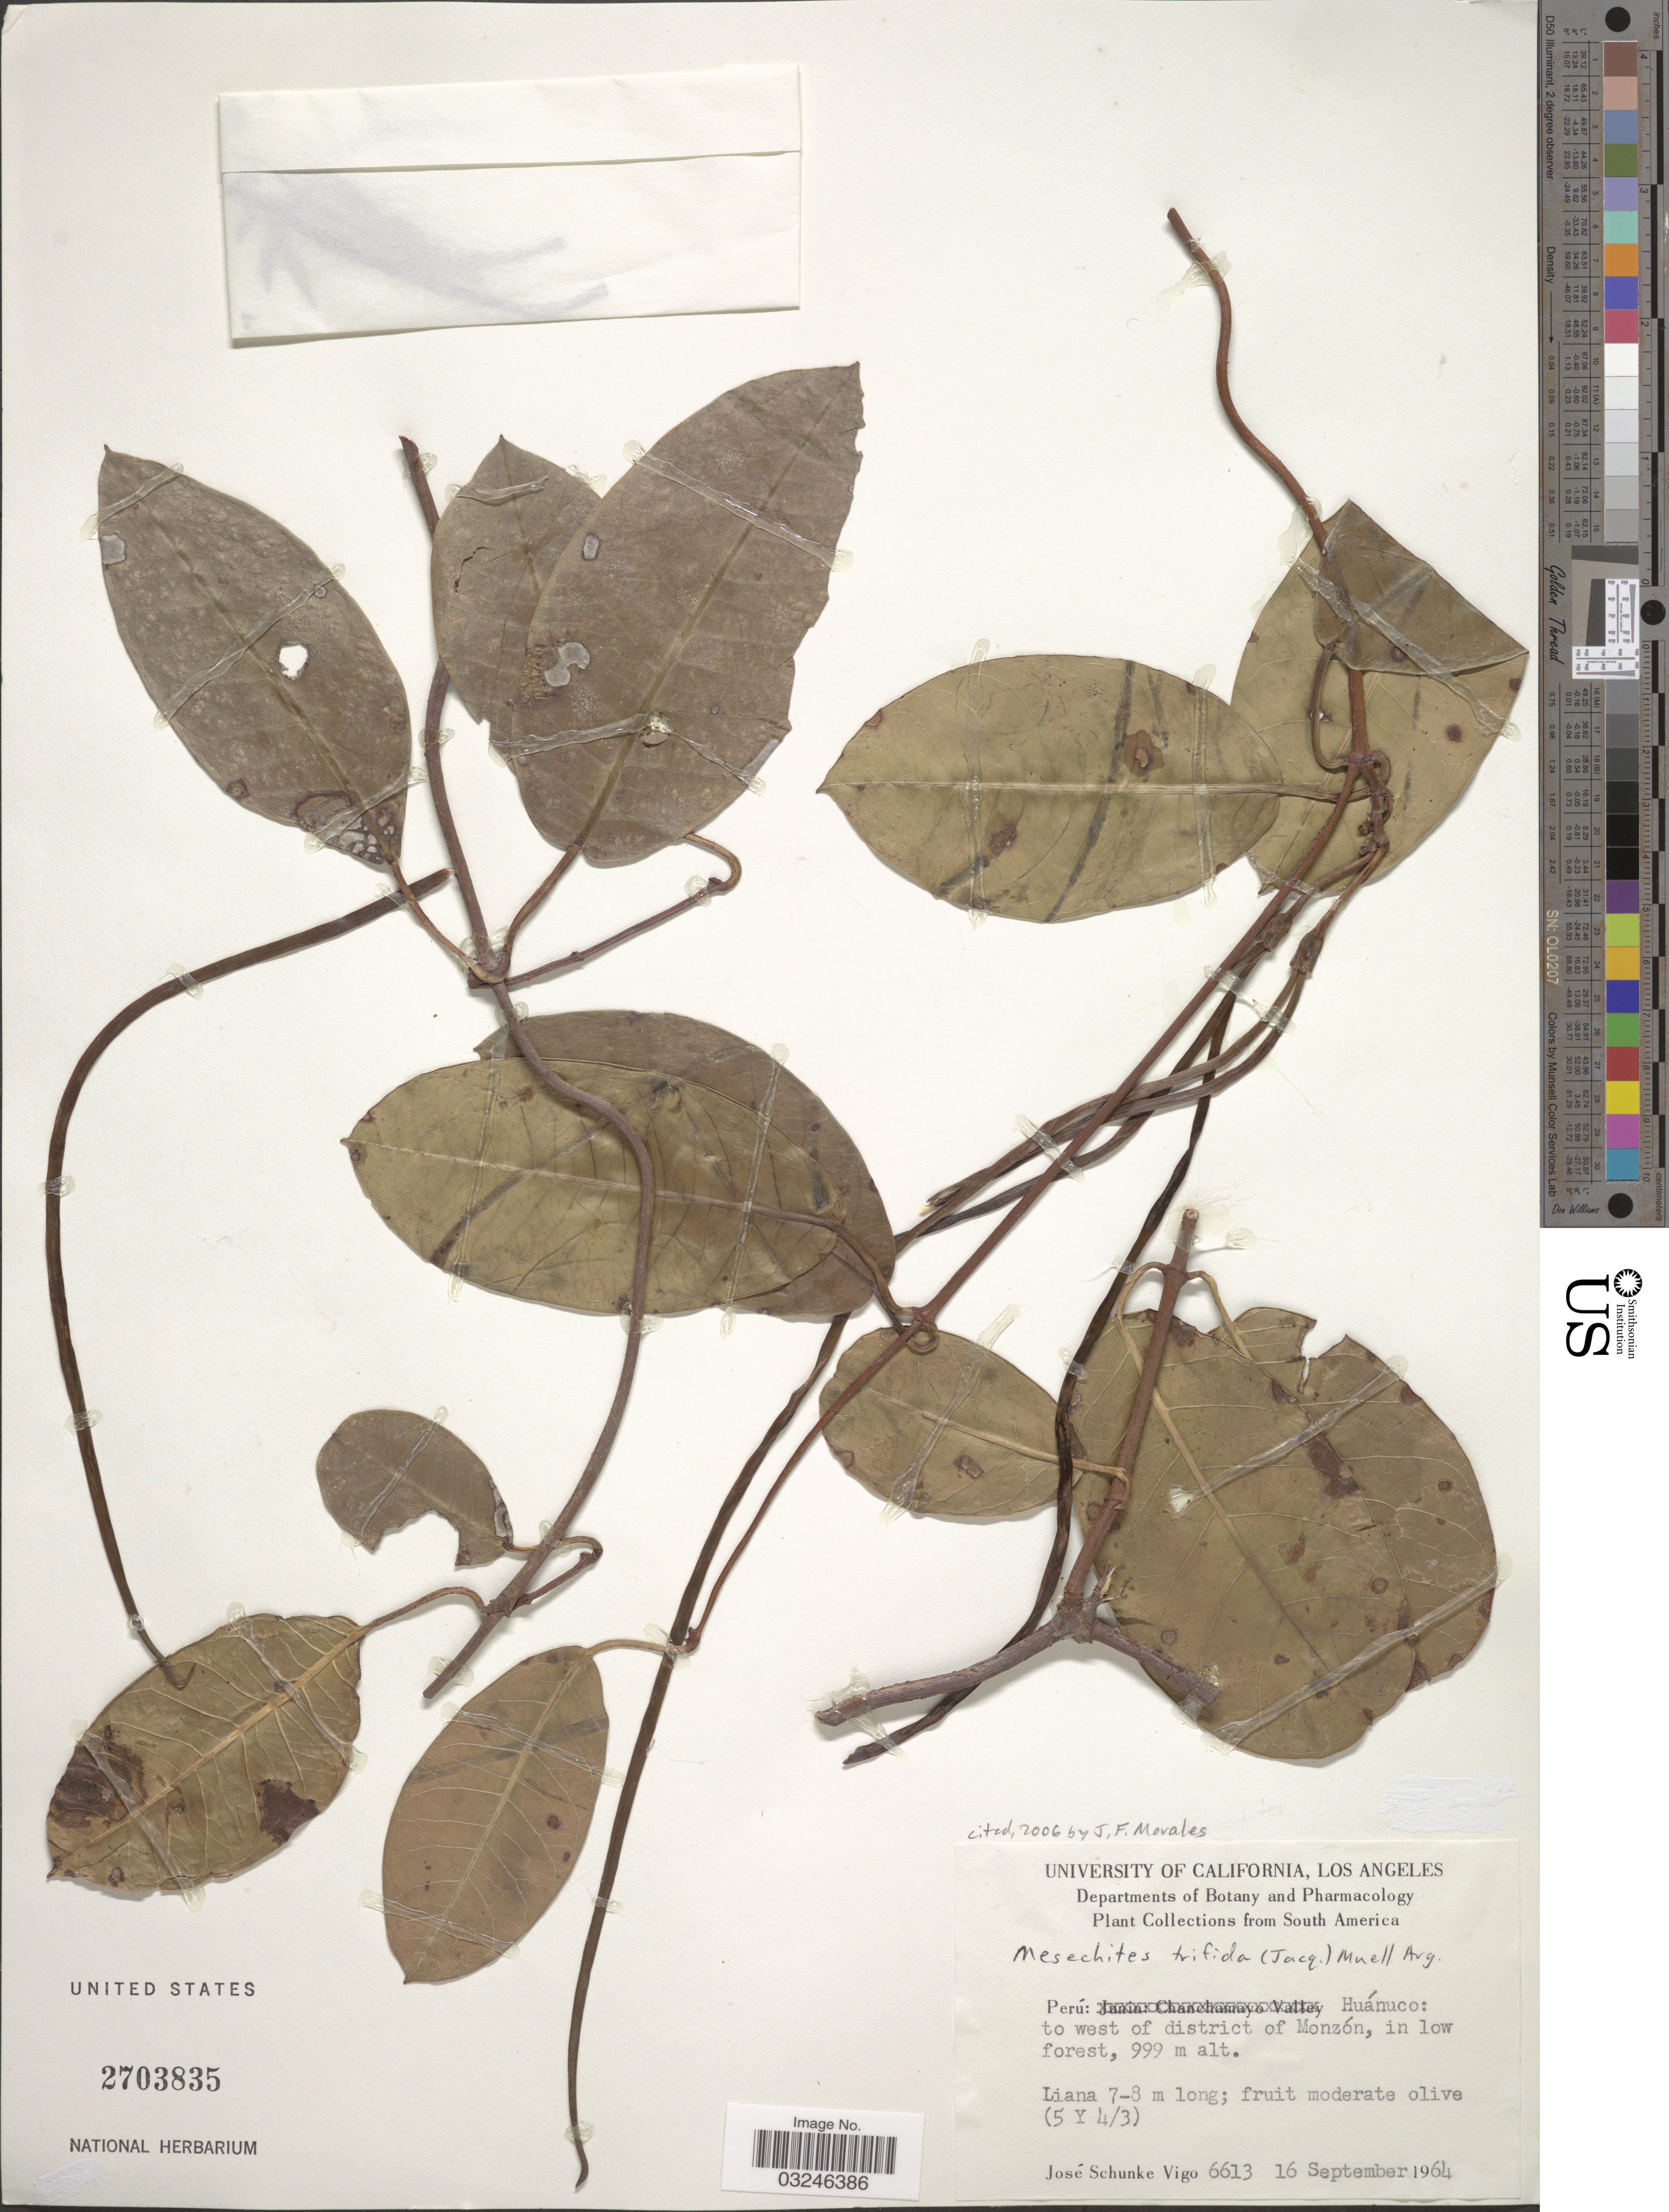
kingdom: Plantae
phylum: Tracheophyta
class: Magnoliopsida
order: Gentianales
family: Apocynaceae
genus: Mesechites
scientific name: Mesechites trifidus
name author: (Jacq.) Müll. Arg.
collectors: J. Schunke Vigo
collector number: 6613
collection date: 1964-09-16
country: Peru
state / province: Huánuco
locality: To west of district of Monzón.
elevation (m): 999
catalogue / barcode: US 2703835